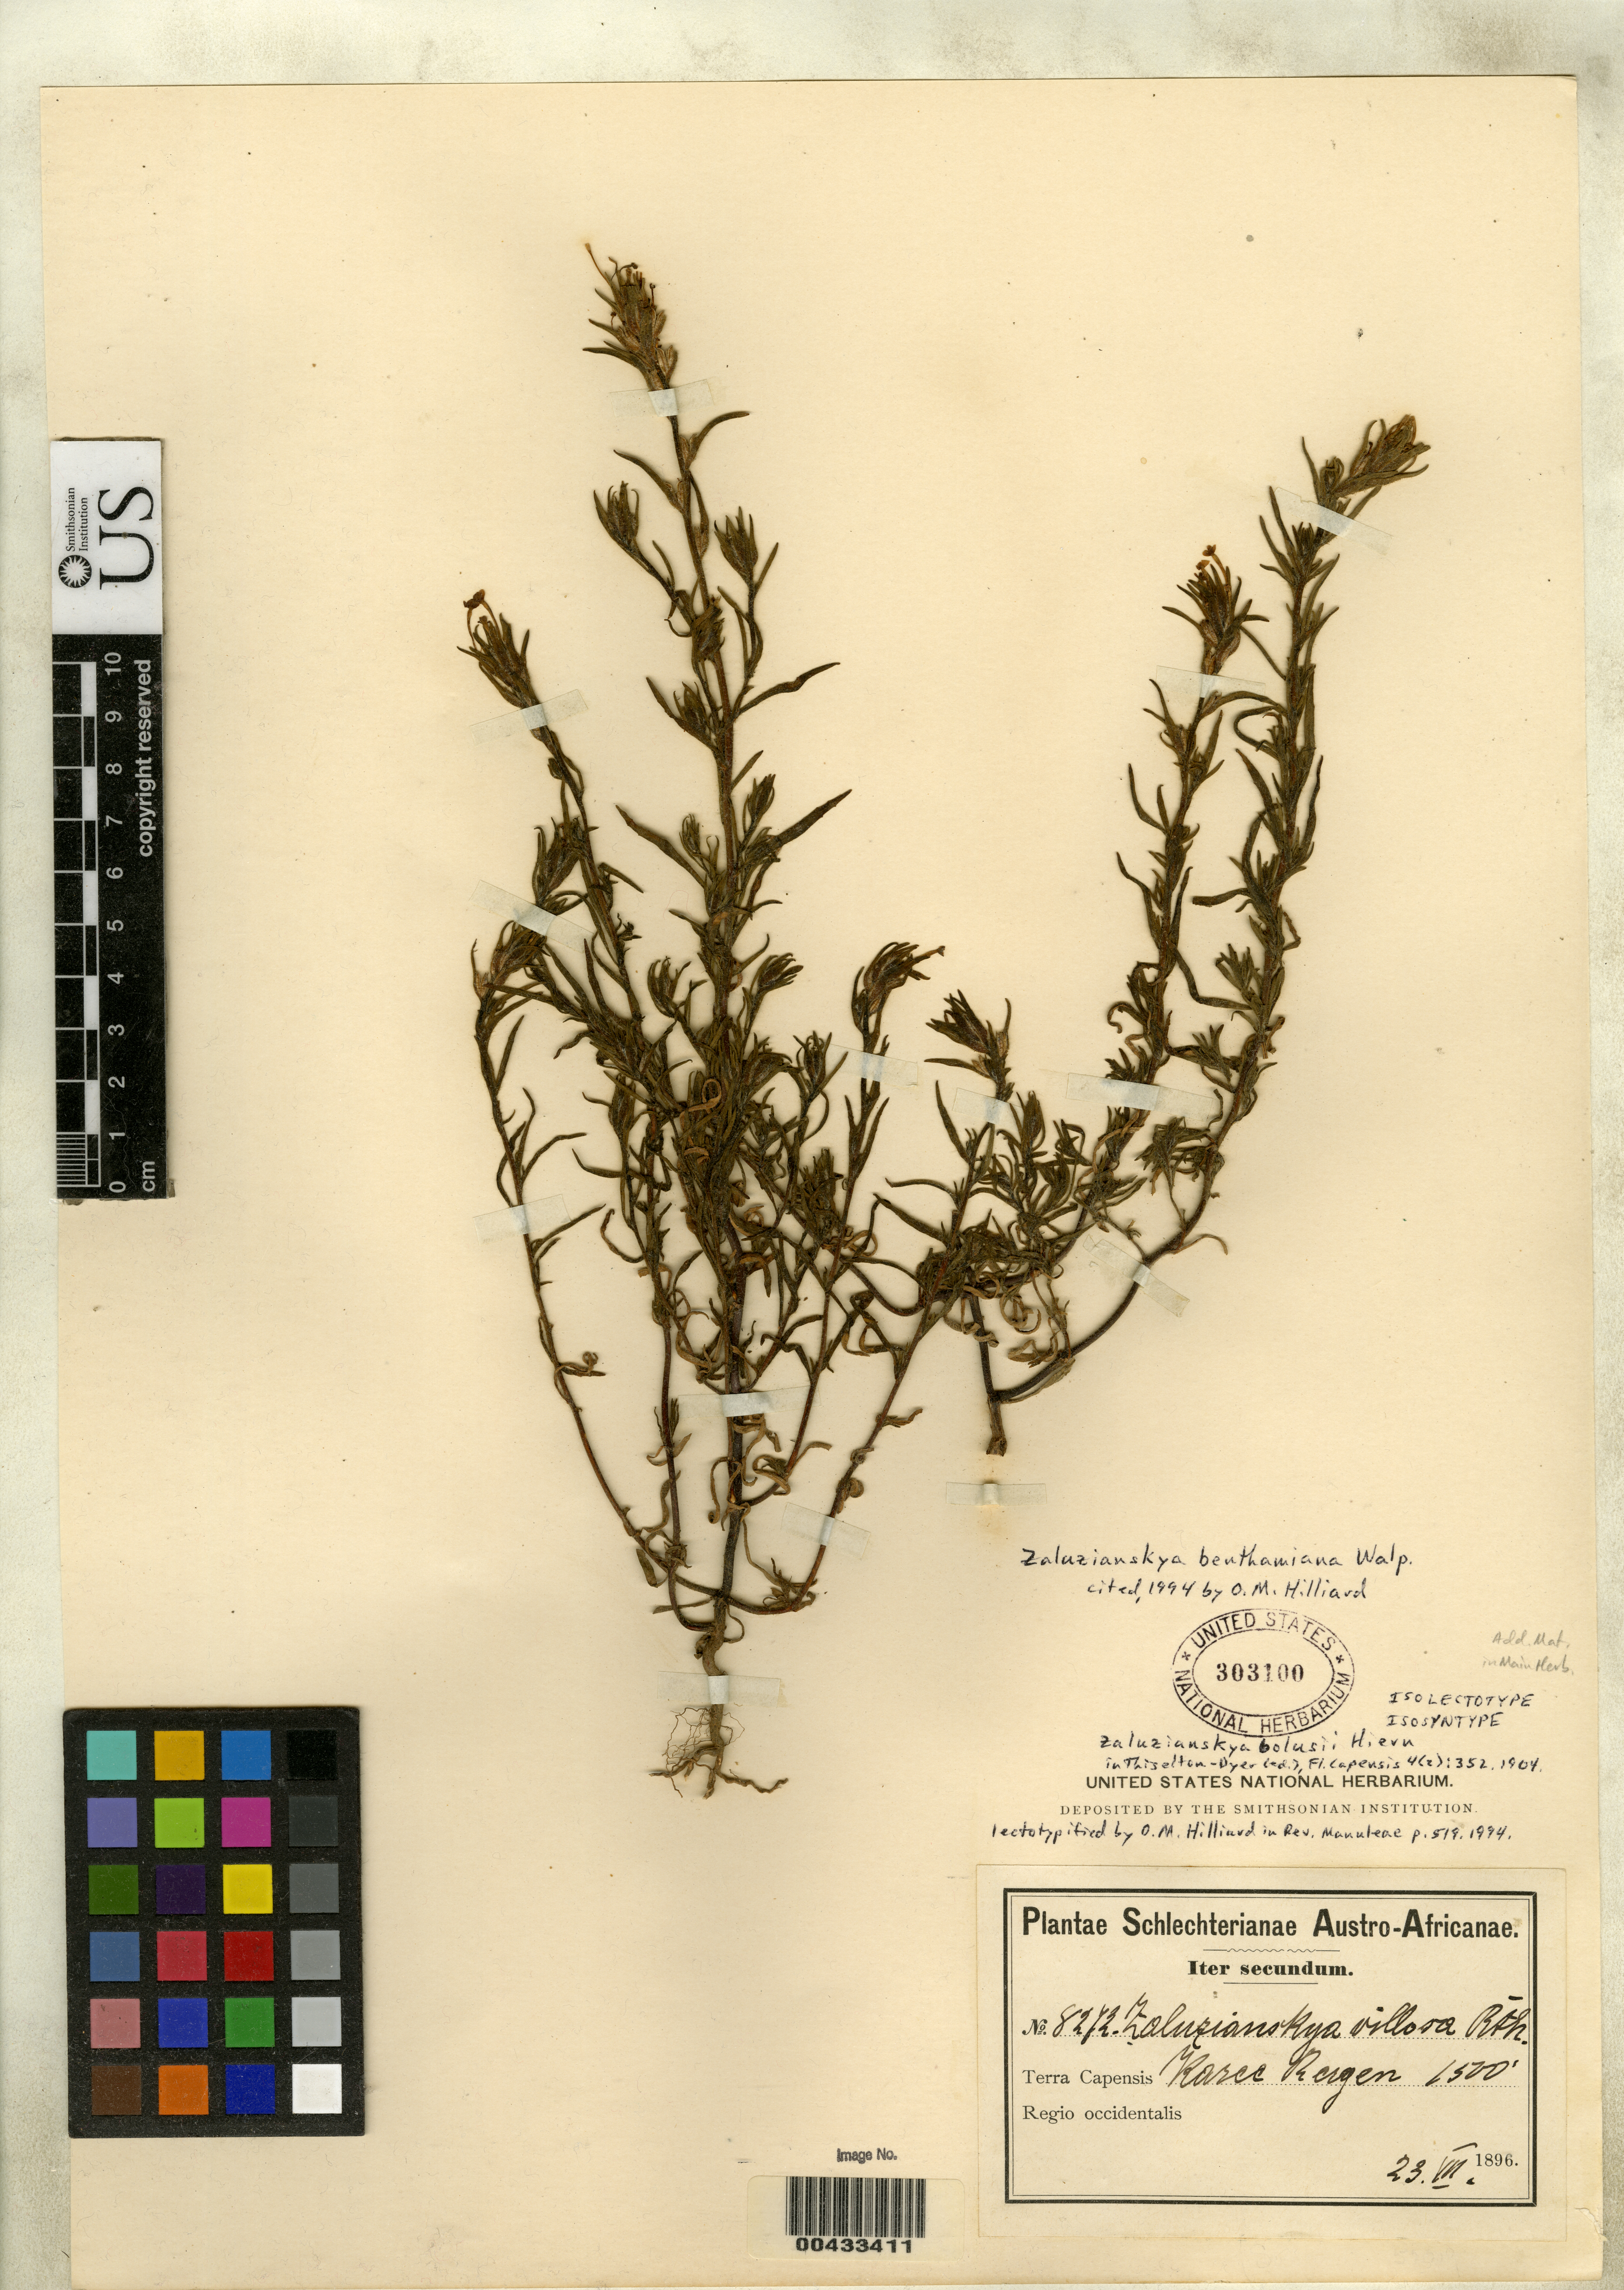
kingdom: Plantae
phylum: Tracheophyta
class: Magnoliopsida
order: Lamiales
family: Scrophulariaceae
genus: Zaluzianskya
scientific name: Zaluzianskya bolusii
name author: Hiern in Dyer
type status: Isolectotype; Isosyntype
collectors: F. R. R. Schlechter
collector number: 8272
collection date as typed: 23 Jul 1896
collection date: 1896-07-23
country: South Africa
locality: Karee Bergen, terra Capensis, regio Occidentalis.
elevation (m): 457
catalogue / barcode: US 303100